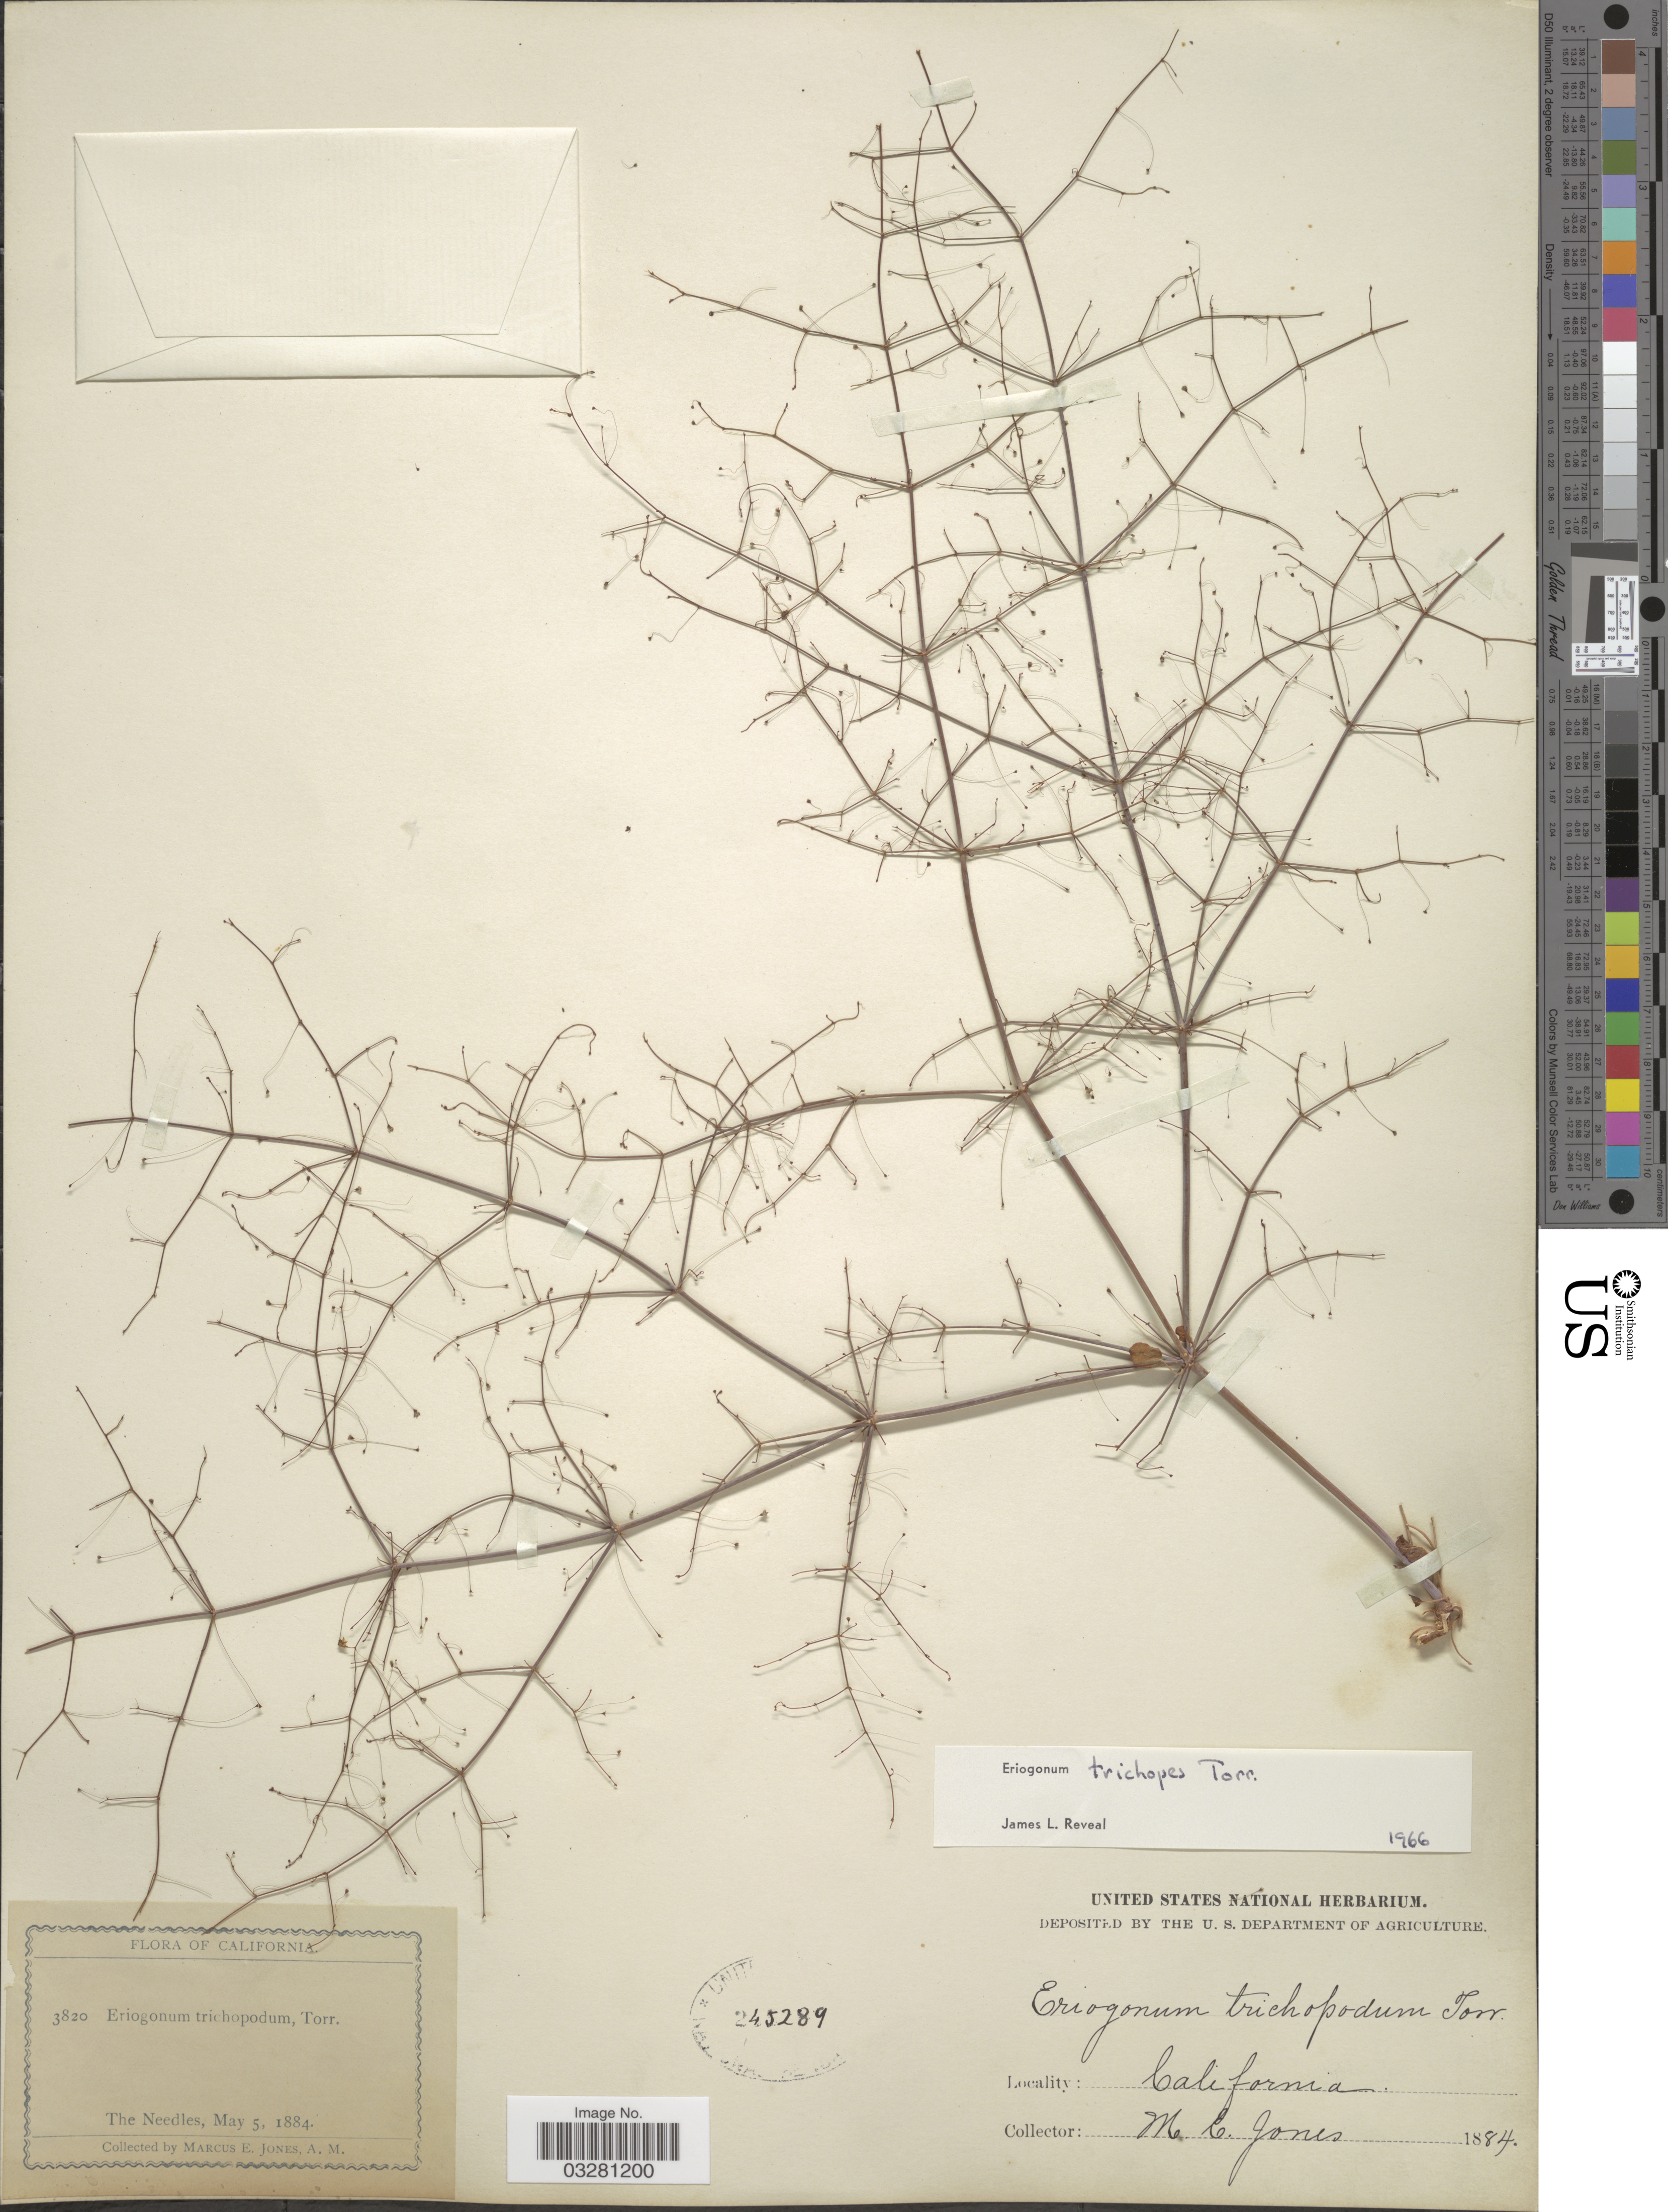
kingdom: Plantae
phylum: Tracheophyta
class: Magnoliopsida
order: Caryophyllales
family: Polygonaceae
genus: Eriogonum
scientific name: Eriogonum trichopes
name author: Torr.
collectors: M. E. Jones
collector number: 3820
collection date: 1884-05-05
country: United States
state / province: California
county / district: San Bernardino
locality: The Needles.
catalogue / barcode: US 245289